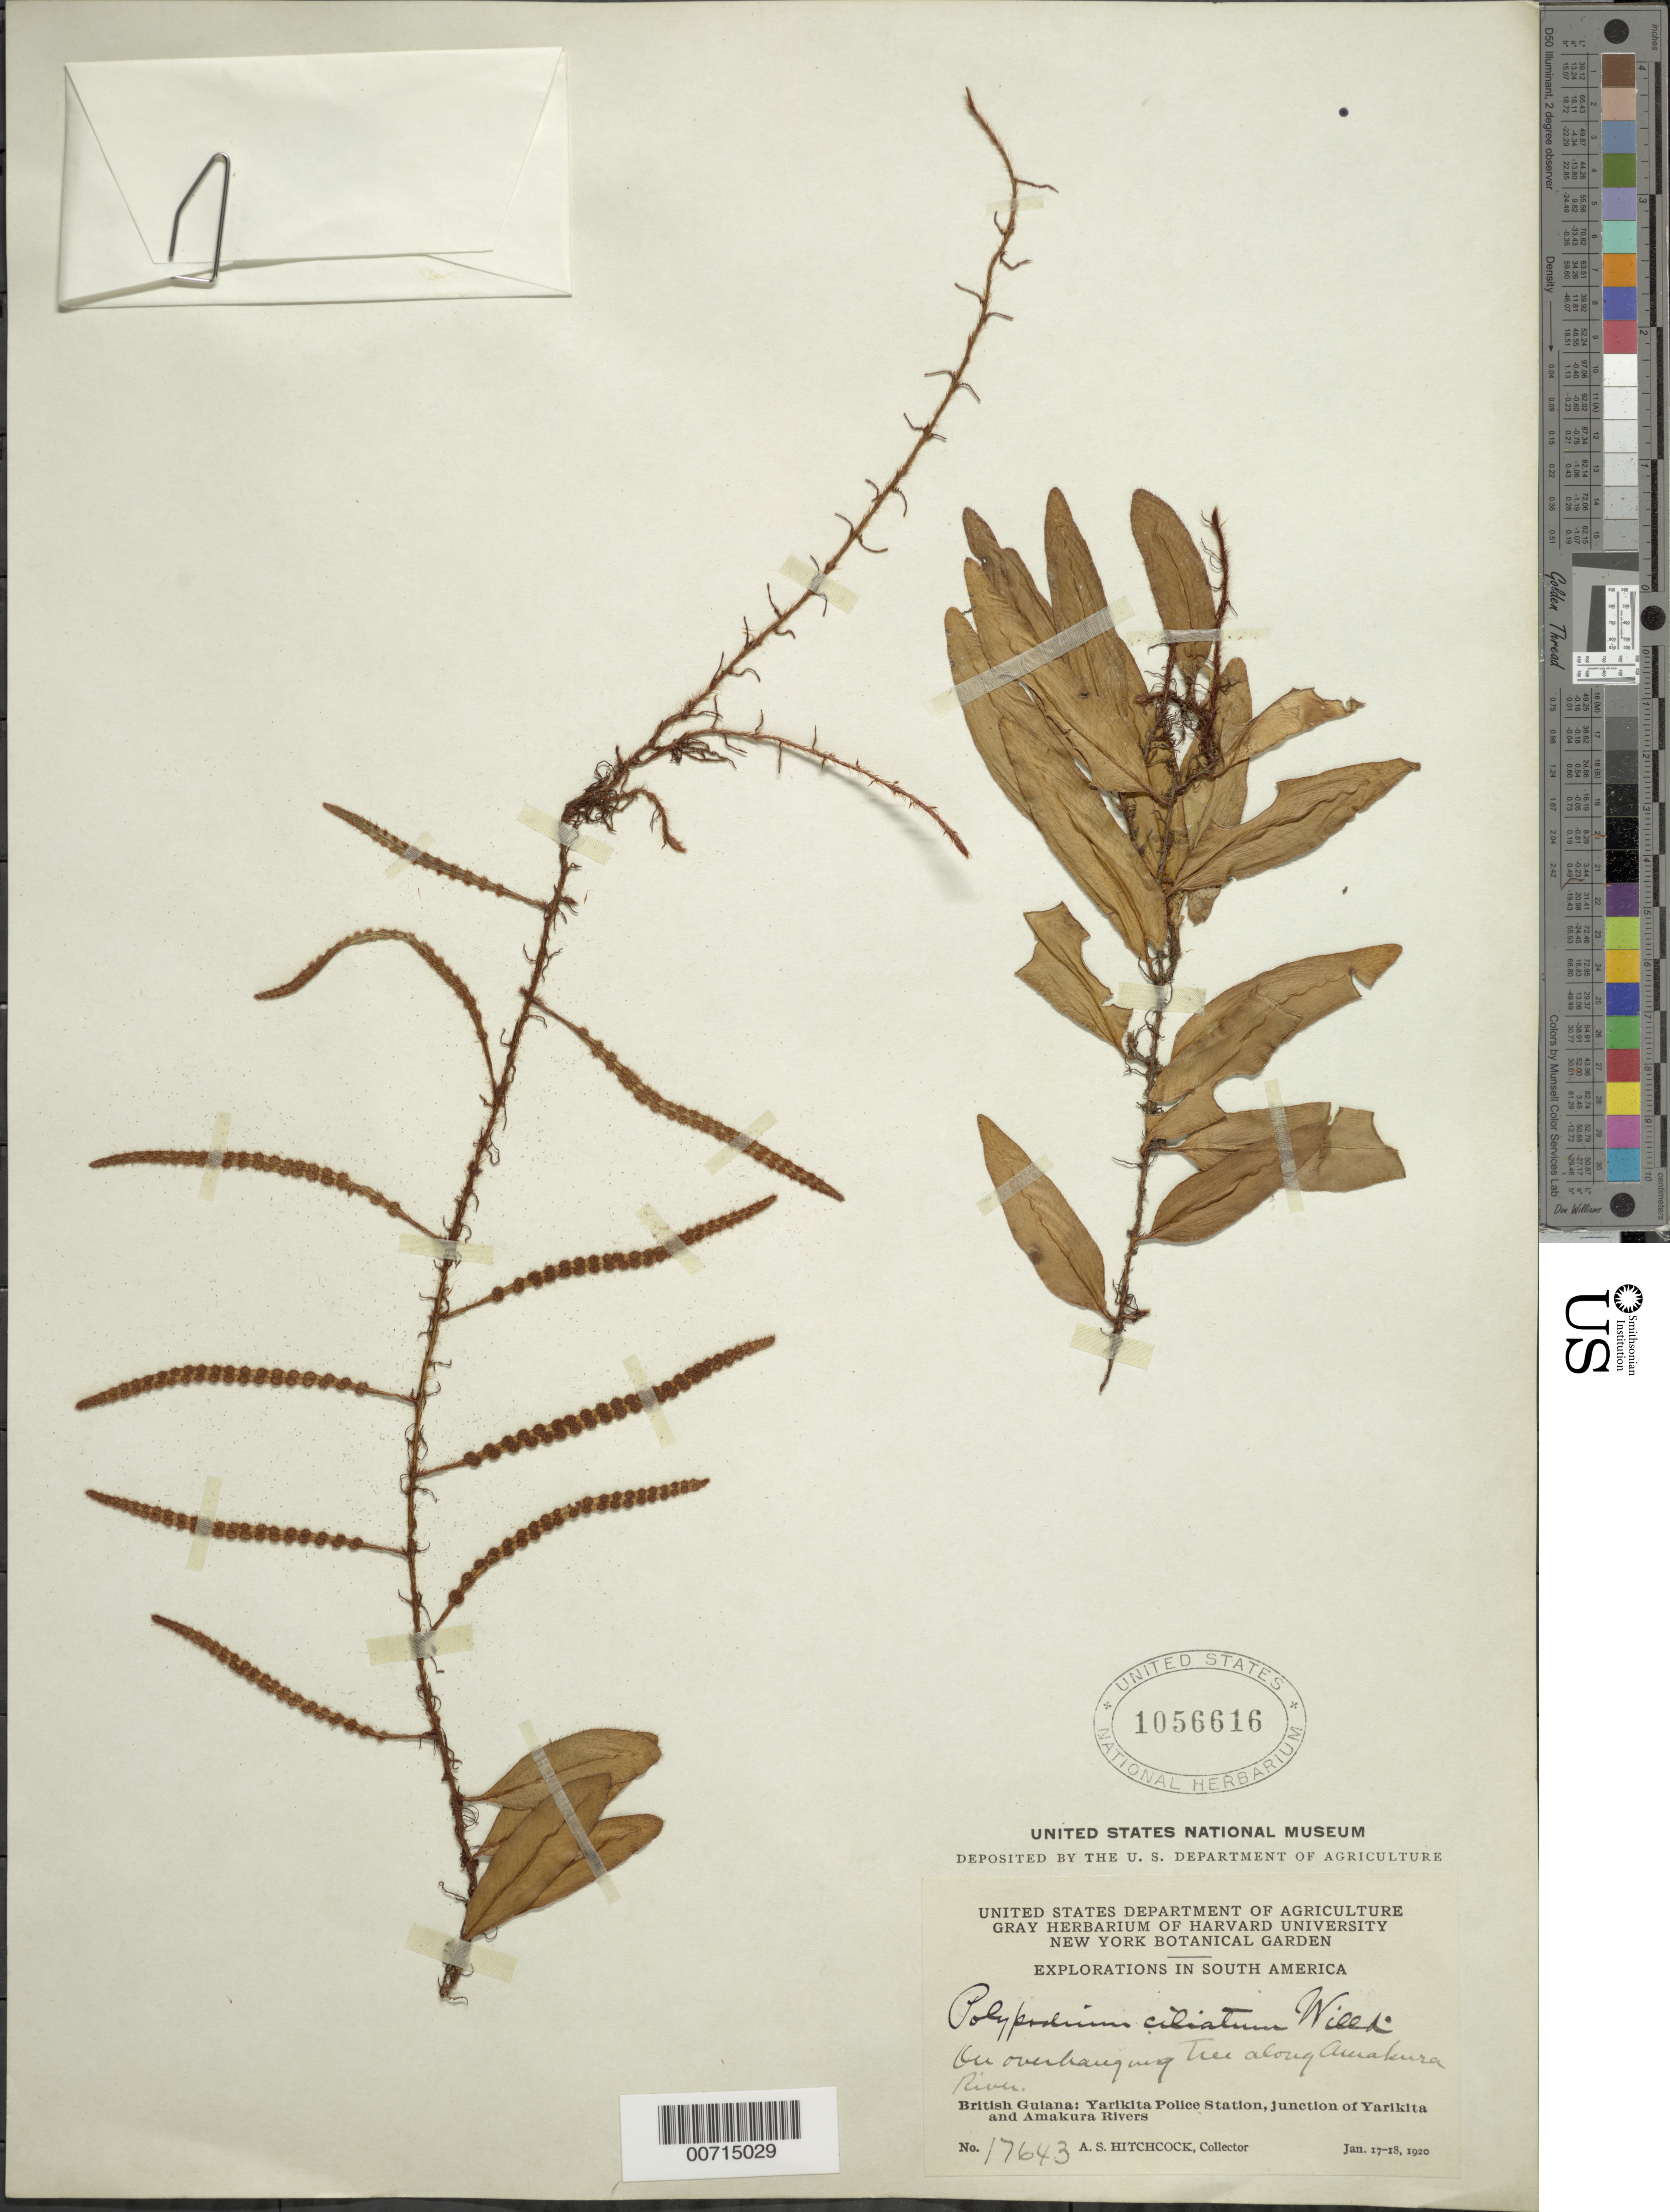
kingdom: Plantae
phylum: Tracheophyta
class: Polypodiopsida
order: Polypodiales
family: Polypodiaceae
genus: Microgramma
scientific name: Microgramma reptans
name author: (Cav.) A.R. Sm.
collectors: A. S. Hitchcock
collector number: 17643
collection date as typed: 17-Jan-20 to 18-Jan-20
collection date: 1920-01-17/1920-01-18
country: Guyana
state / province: Barima-Waini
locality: Yarikita Police Sta., junct. of Yarikita & Amakura Rivers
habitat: Along river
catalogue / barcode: US 1056616